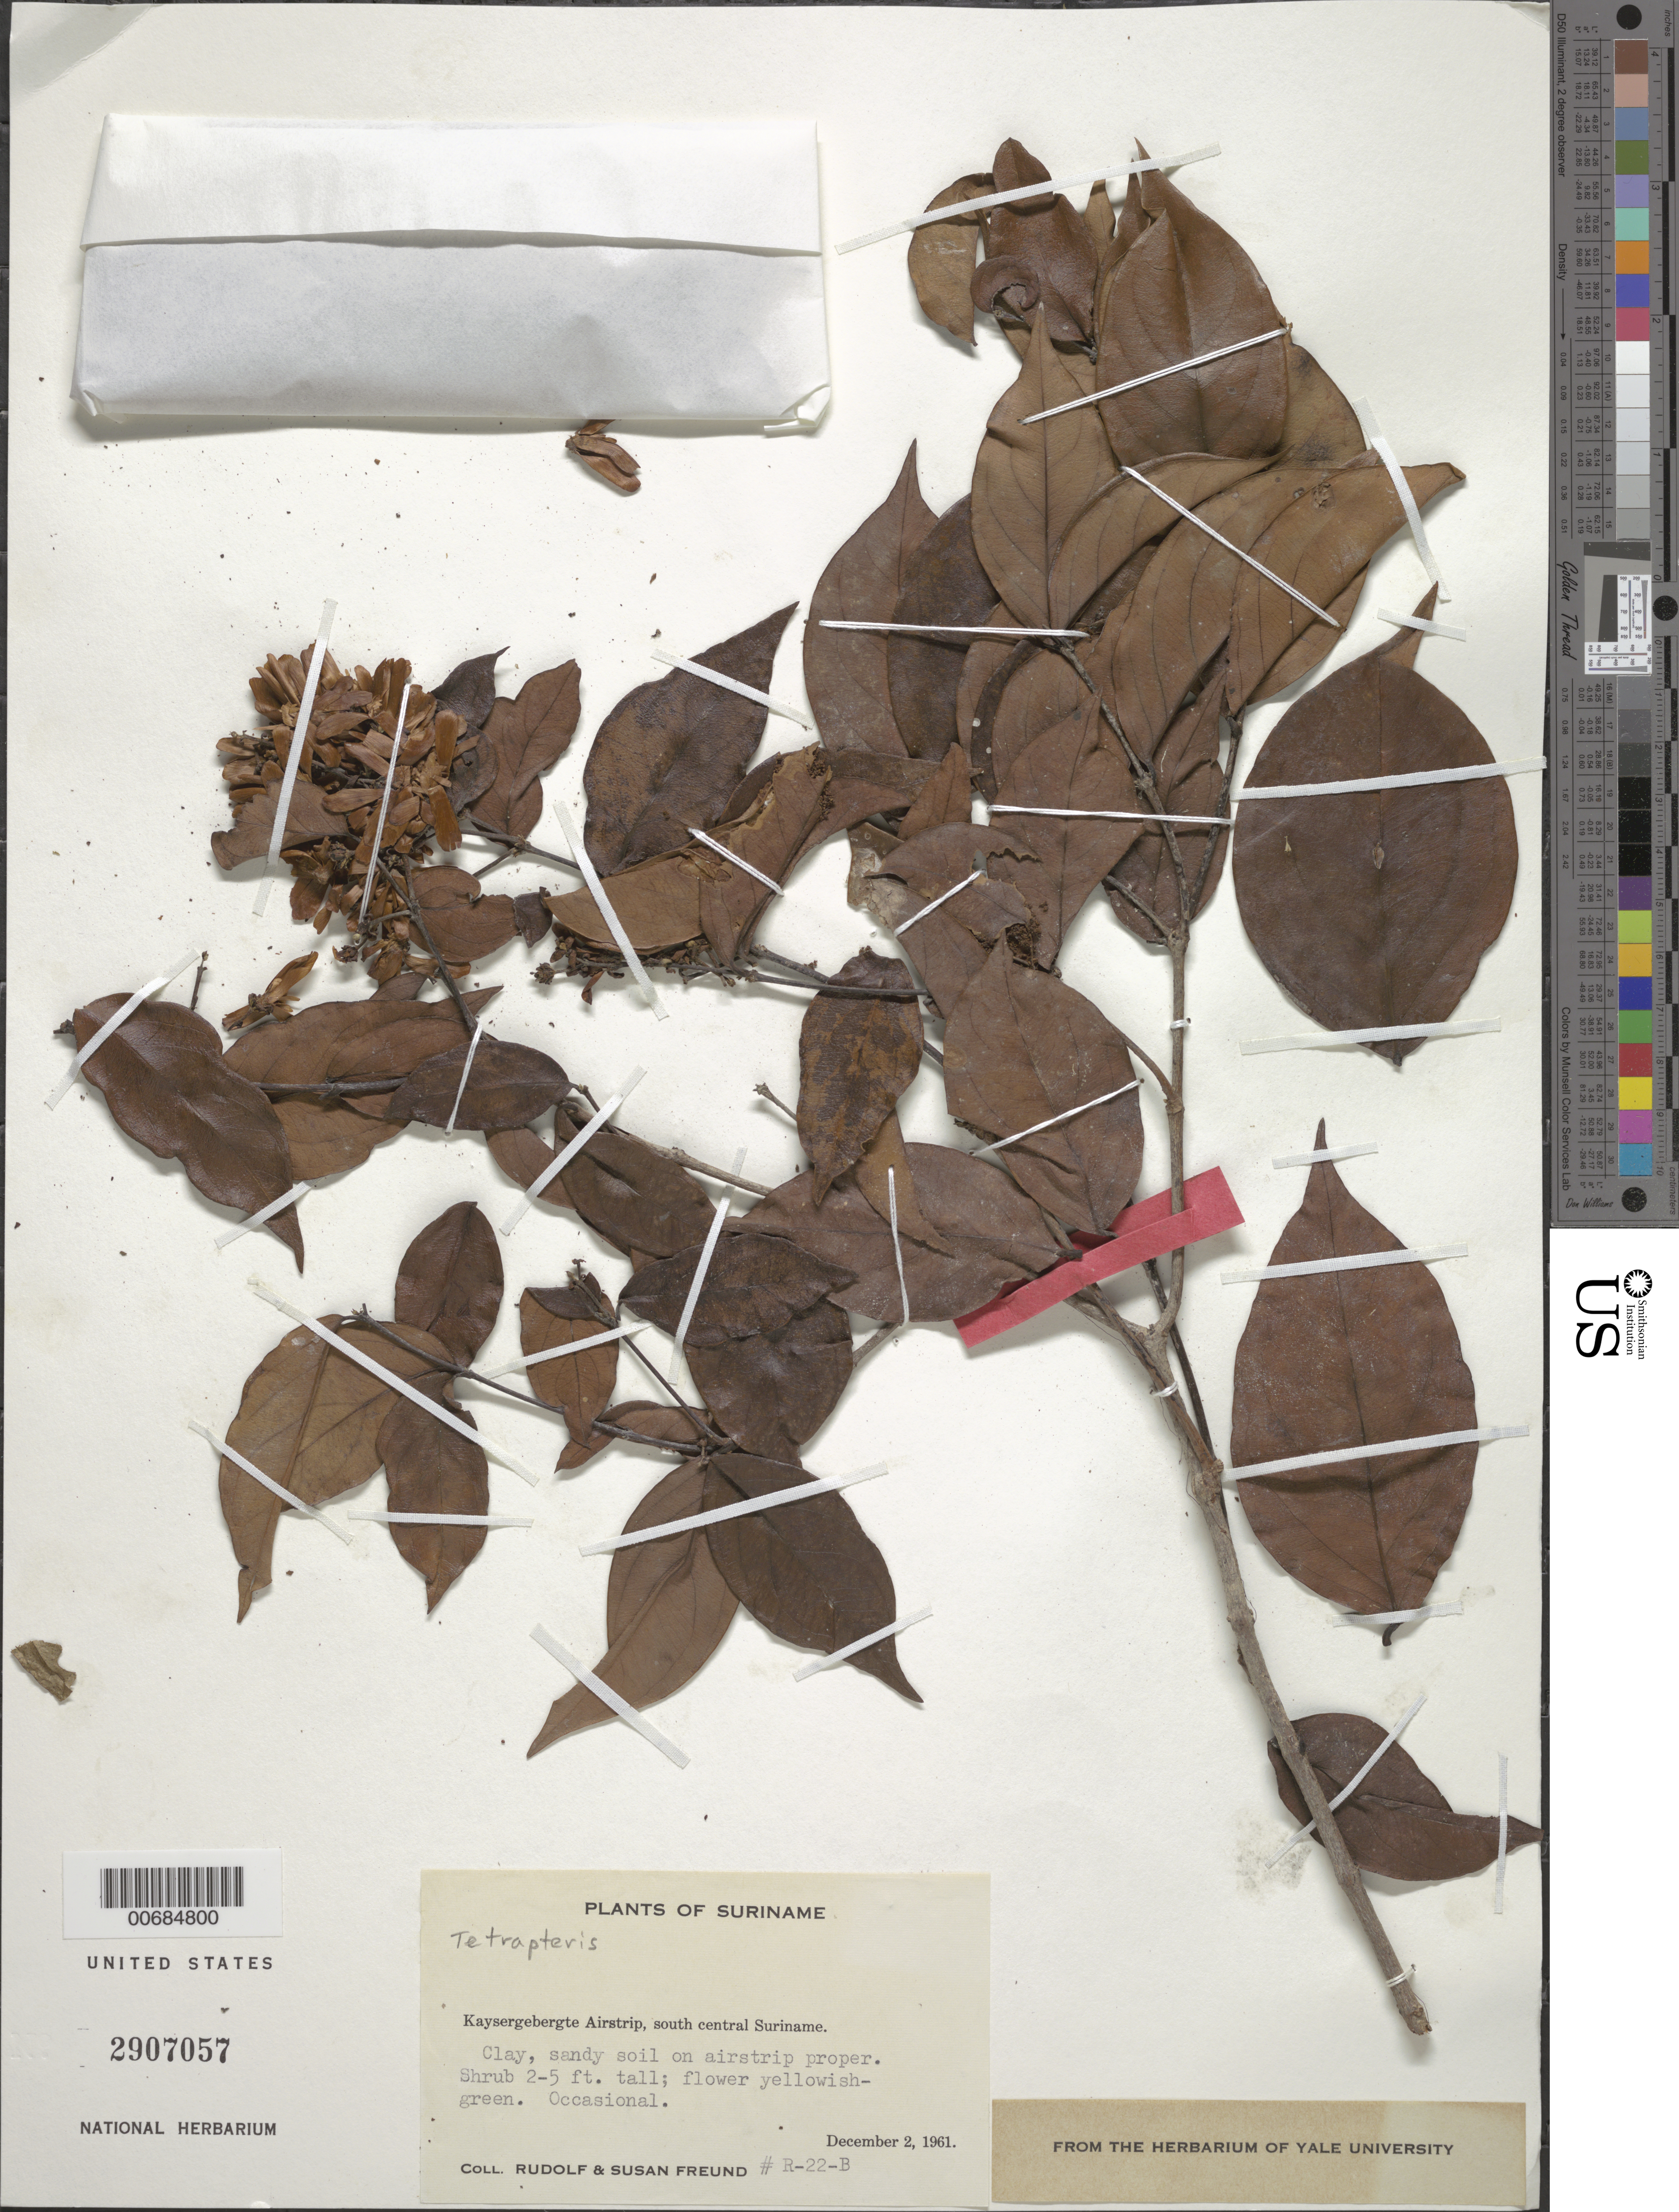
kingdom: Plantae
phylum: Tracheophyta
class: Magnoliopsida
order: Malpighiales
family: Malpighiaceae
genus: Tetrapterys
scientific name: Tetrapterys sp.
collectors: R. Freund & S. Freund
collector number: R 22 B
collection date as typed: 2-Dec-61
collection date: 1961-12-02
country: Suriname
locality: Kaysergebergte Airstrip, south central Suriname, 45 km above confl. with Lucie R.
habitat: Clay, sandy soil on airstrip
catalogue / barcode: US 2907057